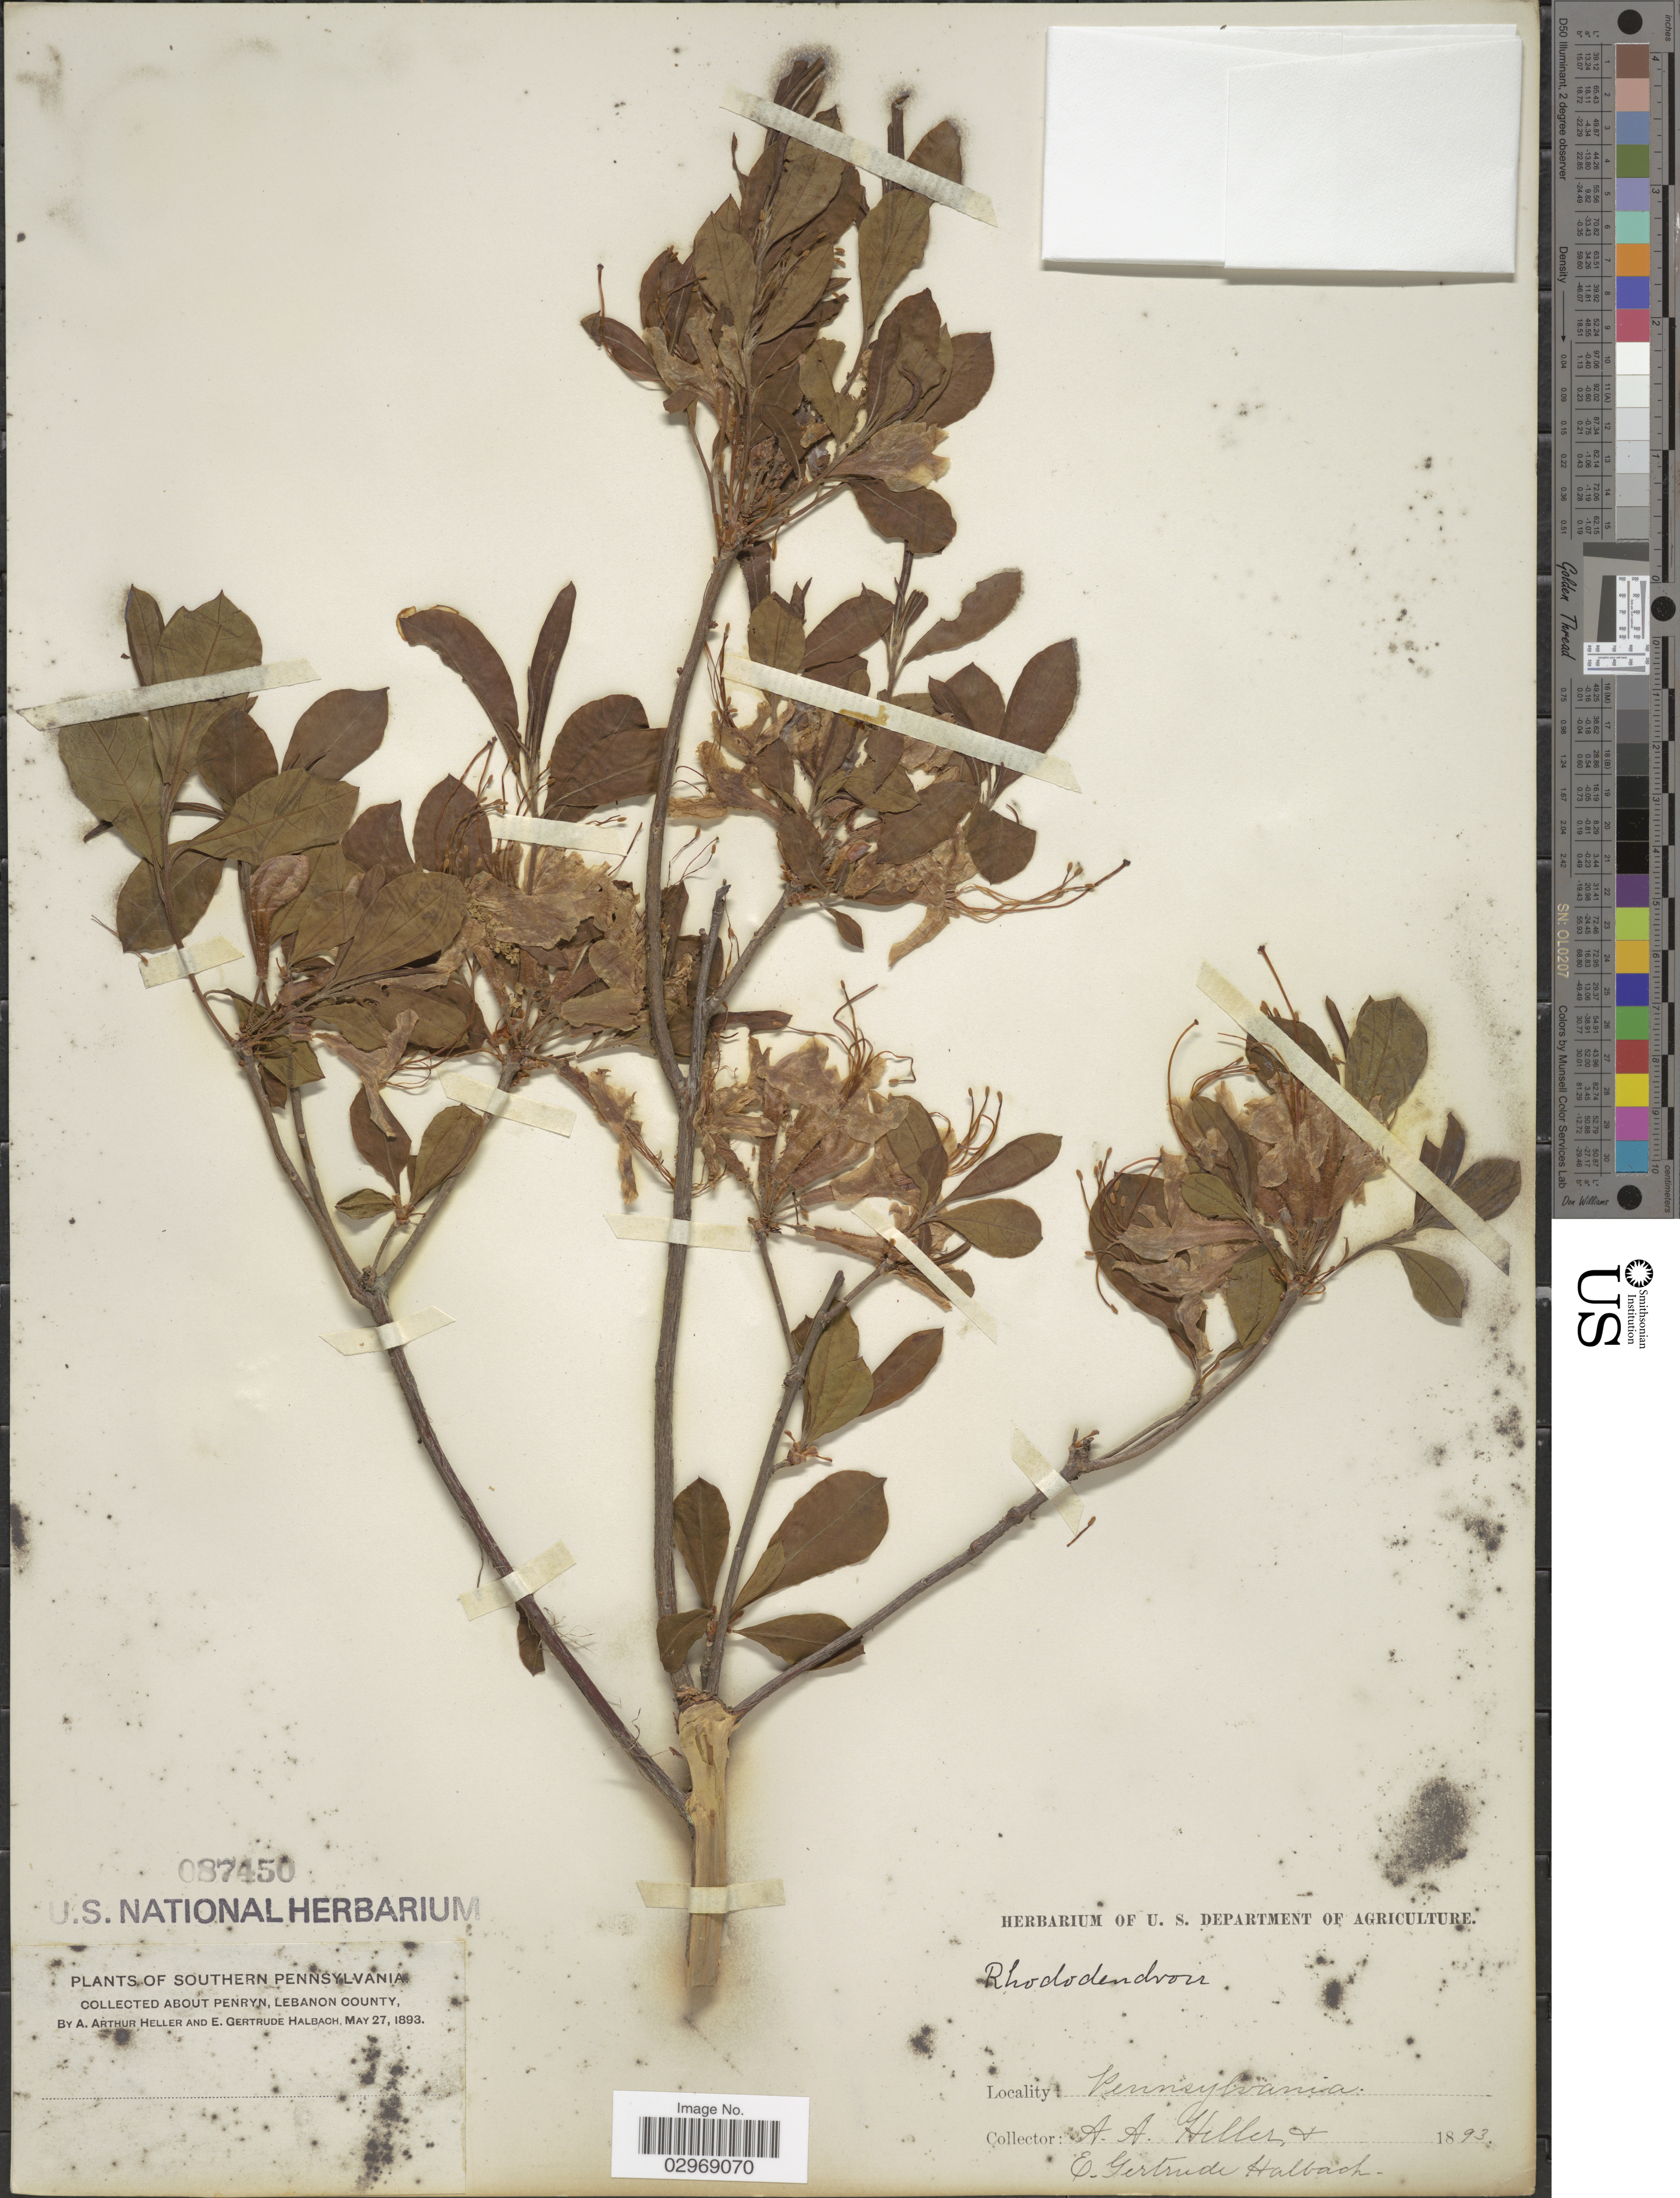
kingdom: Plantae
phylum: Tracheophyta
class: Magnoliopsida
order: Ericales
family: Ericaceae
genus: Rhododendron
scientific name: Rhododendron nudiflorum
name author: Torr.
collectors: A. A. Heller & E. G. Halbach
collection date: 1893-05-27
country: United States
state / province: Pennsylvania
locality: Southern Pennsylvania. About Penryn, Lebanon County.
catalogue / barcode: US 87450